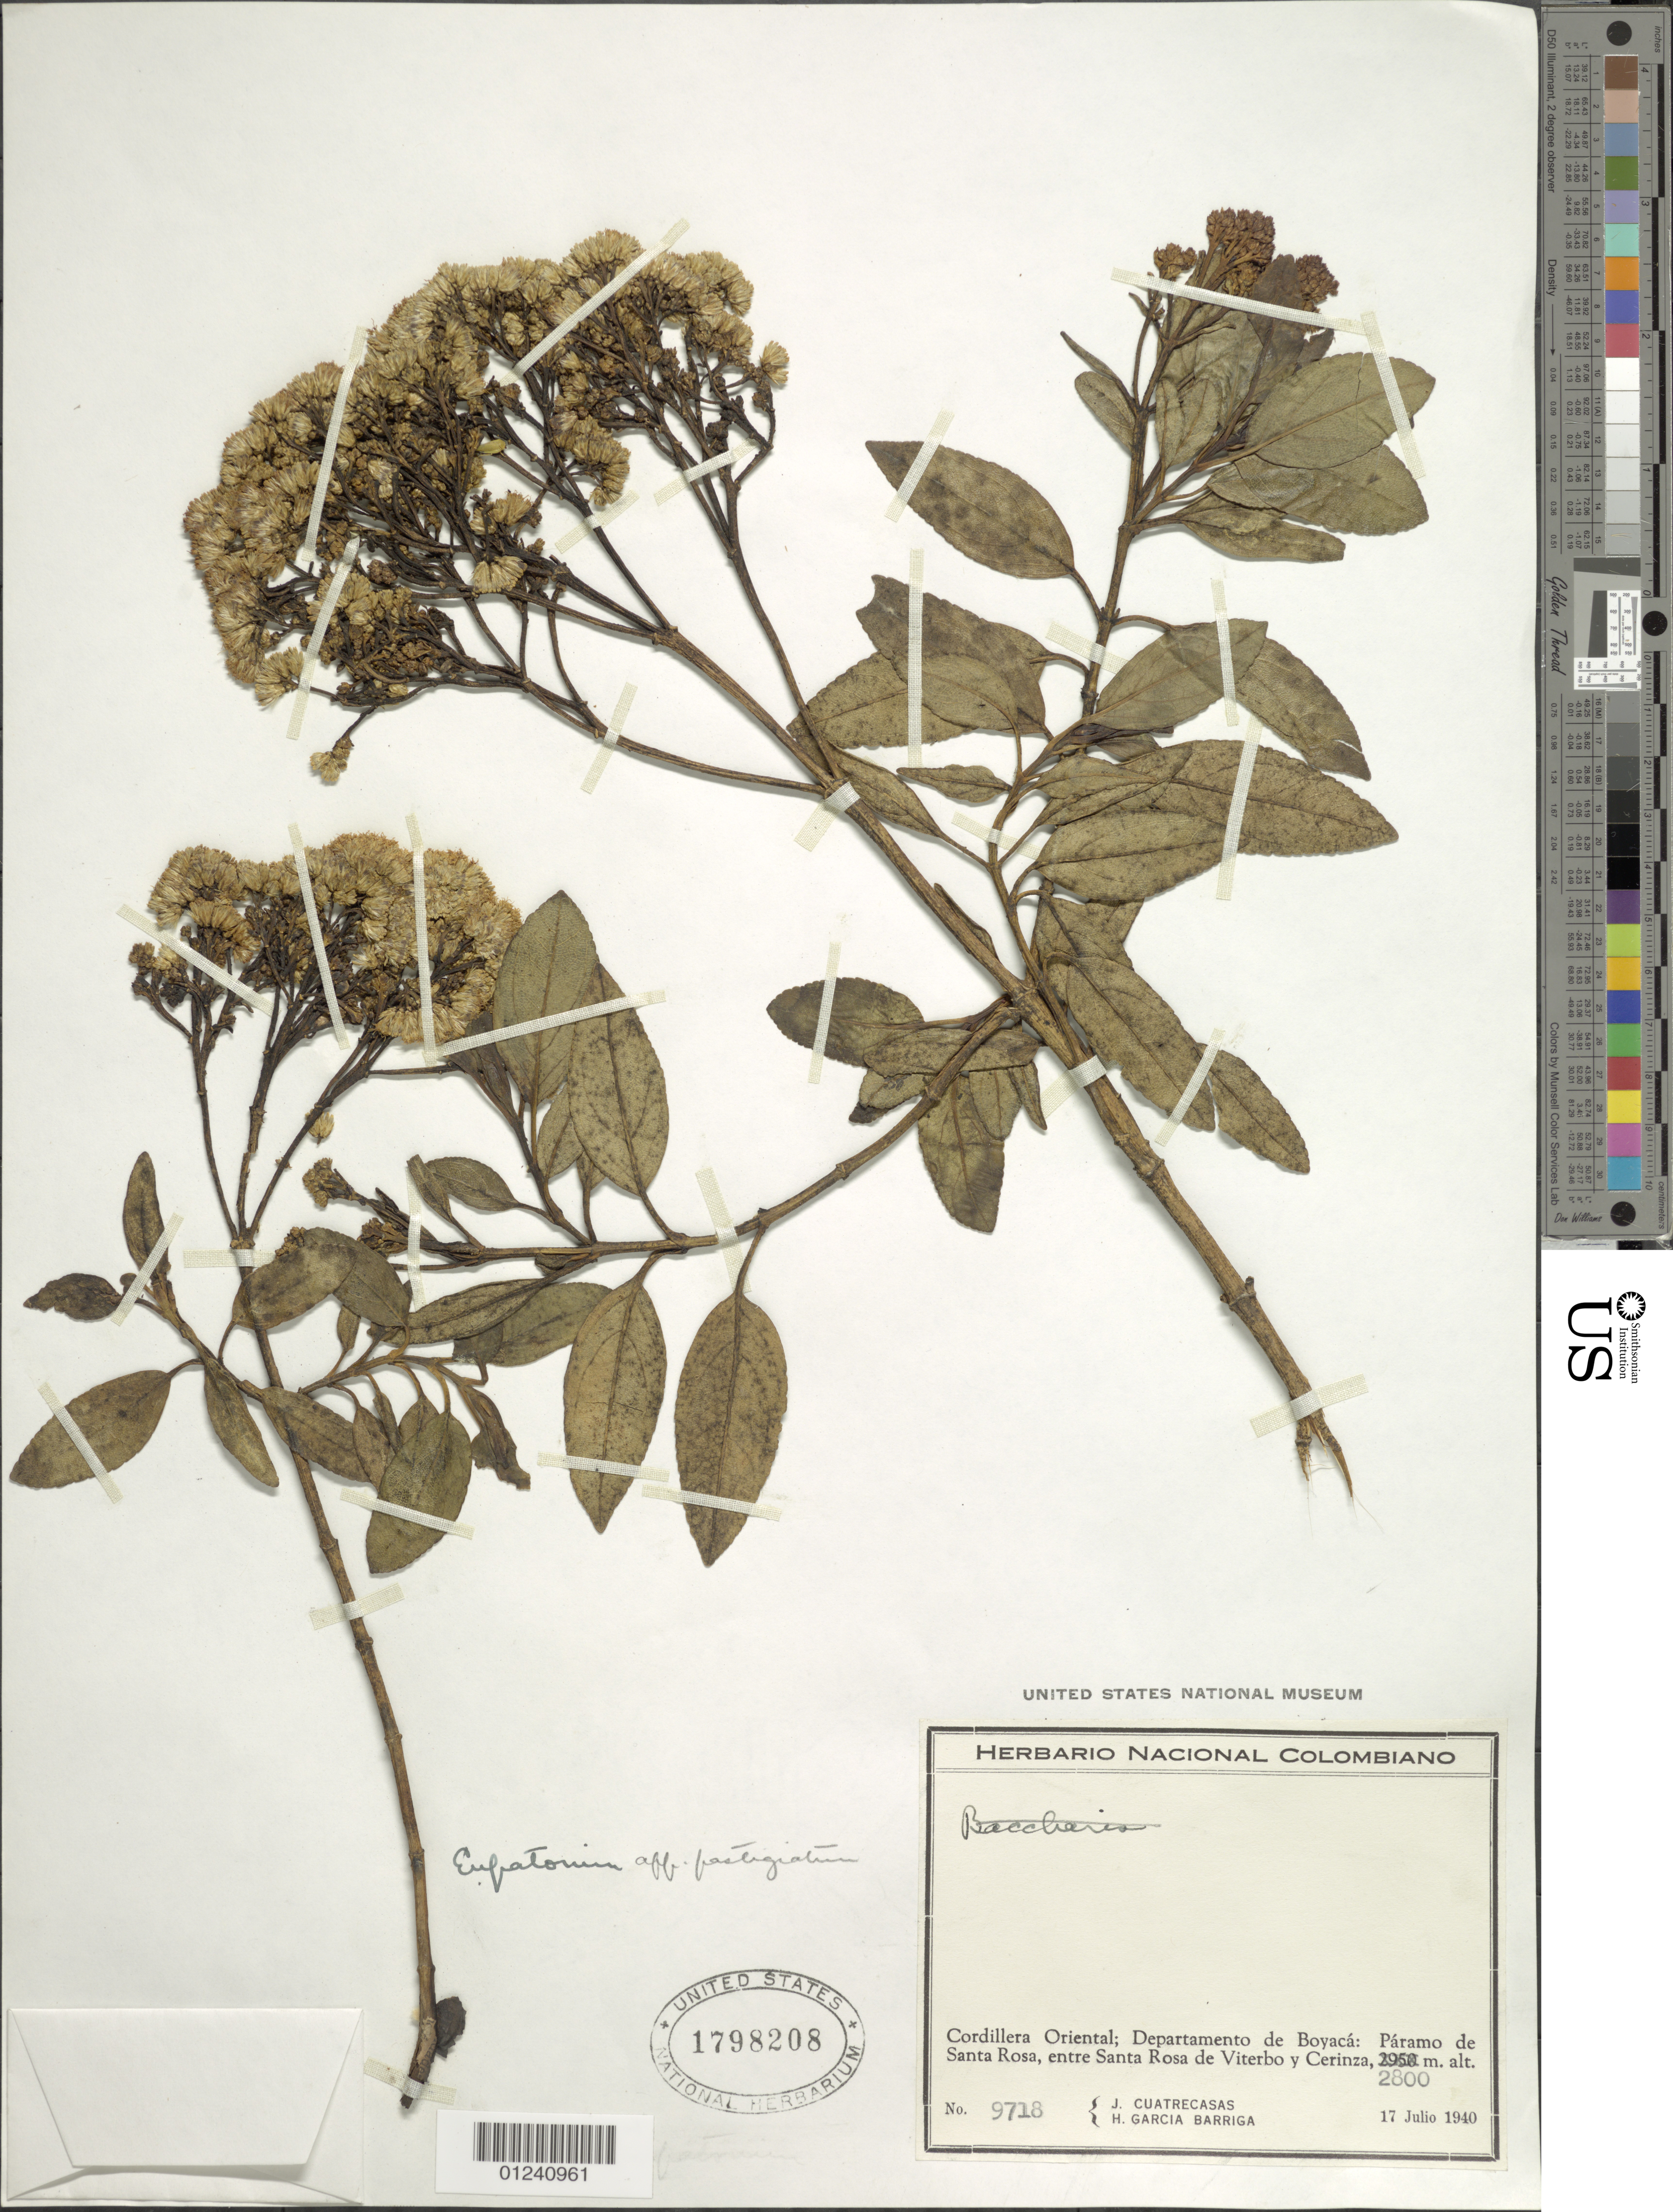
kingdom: Plantae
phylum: Tracheophyta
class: Magnoliopsida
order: Asterales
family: Asteraceae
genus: Ageratina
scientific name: Ageratina sp.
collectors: J. Cuatrecasas & H. García Barriga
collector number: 9718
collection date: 1940-07-17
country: Colombia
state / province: Boyacá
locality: Páramo de Santa Rosa, entre Santa Rosa de Viterbo y Cerinza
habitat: Paramo.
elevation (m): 2800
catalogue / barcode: US 1798208